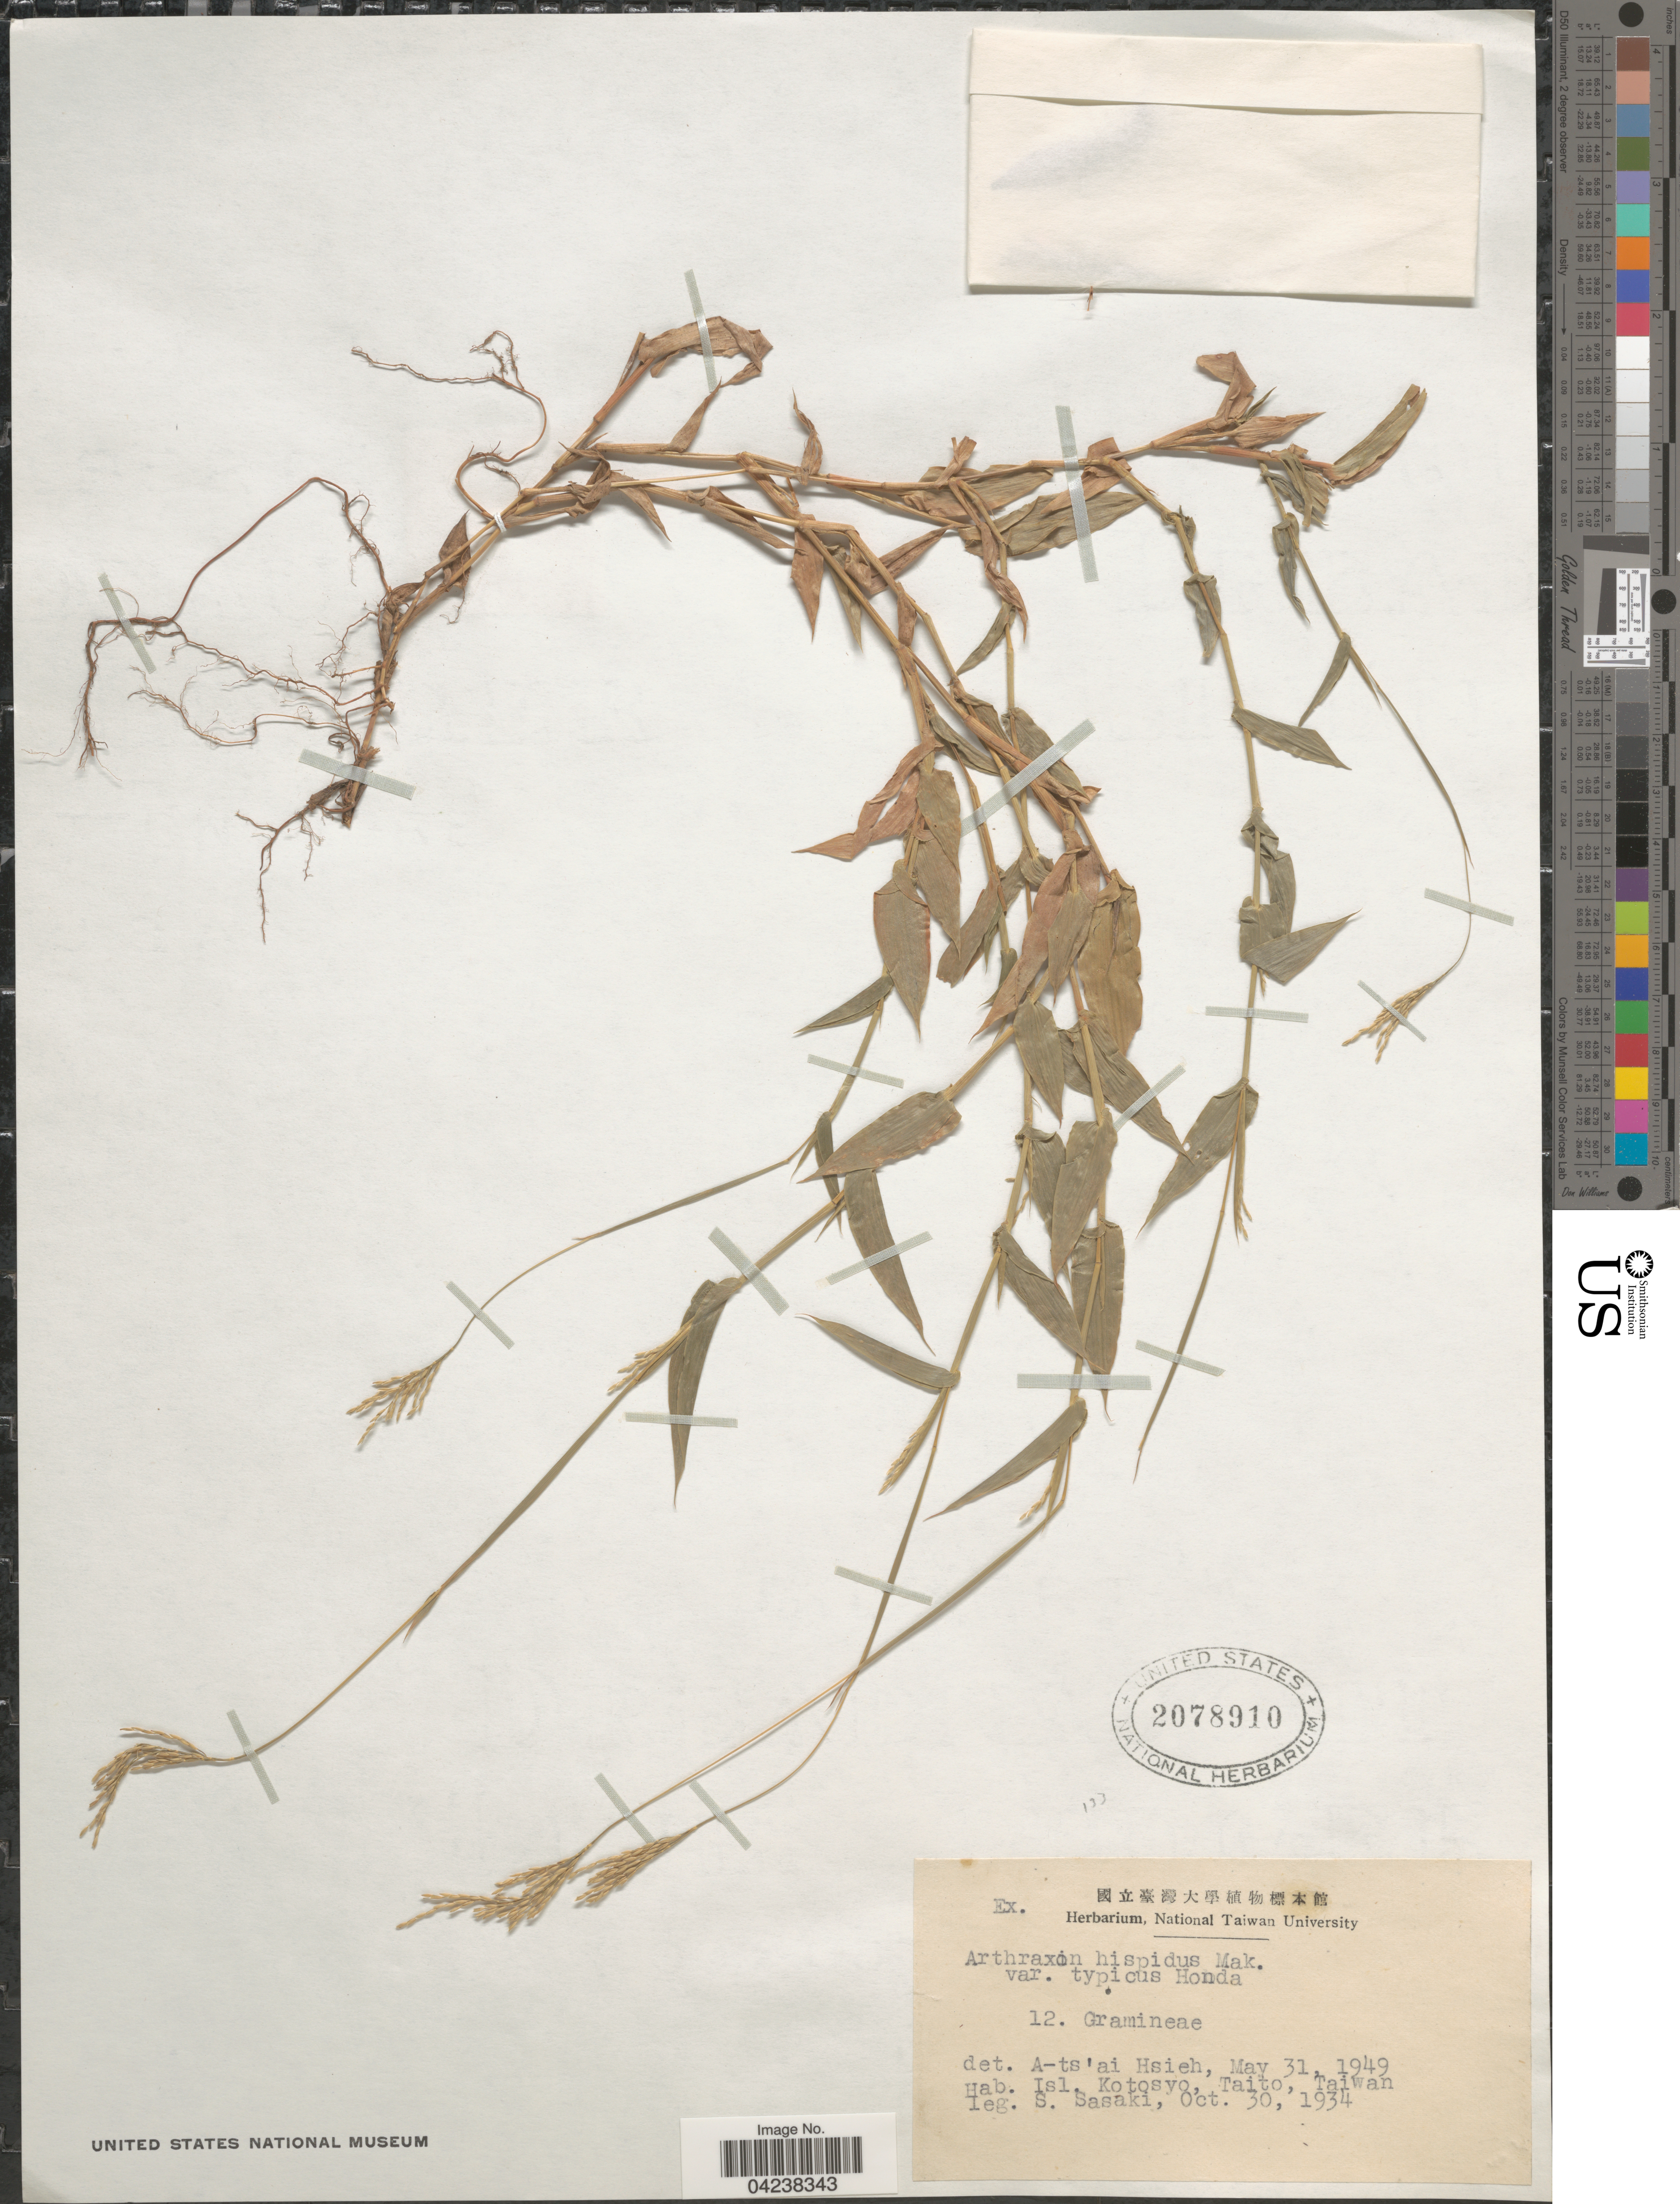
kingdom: Plantae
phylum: Tracheophyta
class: Liliopsida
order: Poales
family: Poaceae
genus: Arthraxon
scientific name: Arthraxon hispidus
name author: (Thunb.) Makino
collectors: S. Sasaki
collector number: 12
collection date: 1934-10-30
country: Taiwan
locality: Isl. Kotosyo, Taito.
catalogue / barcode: US 2078910